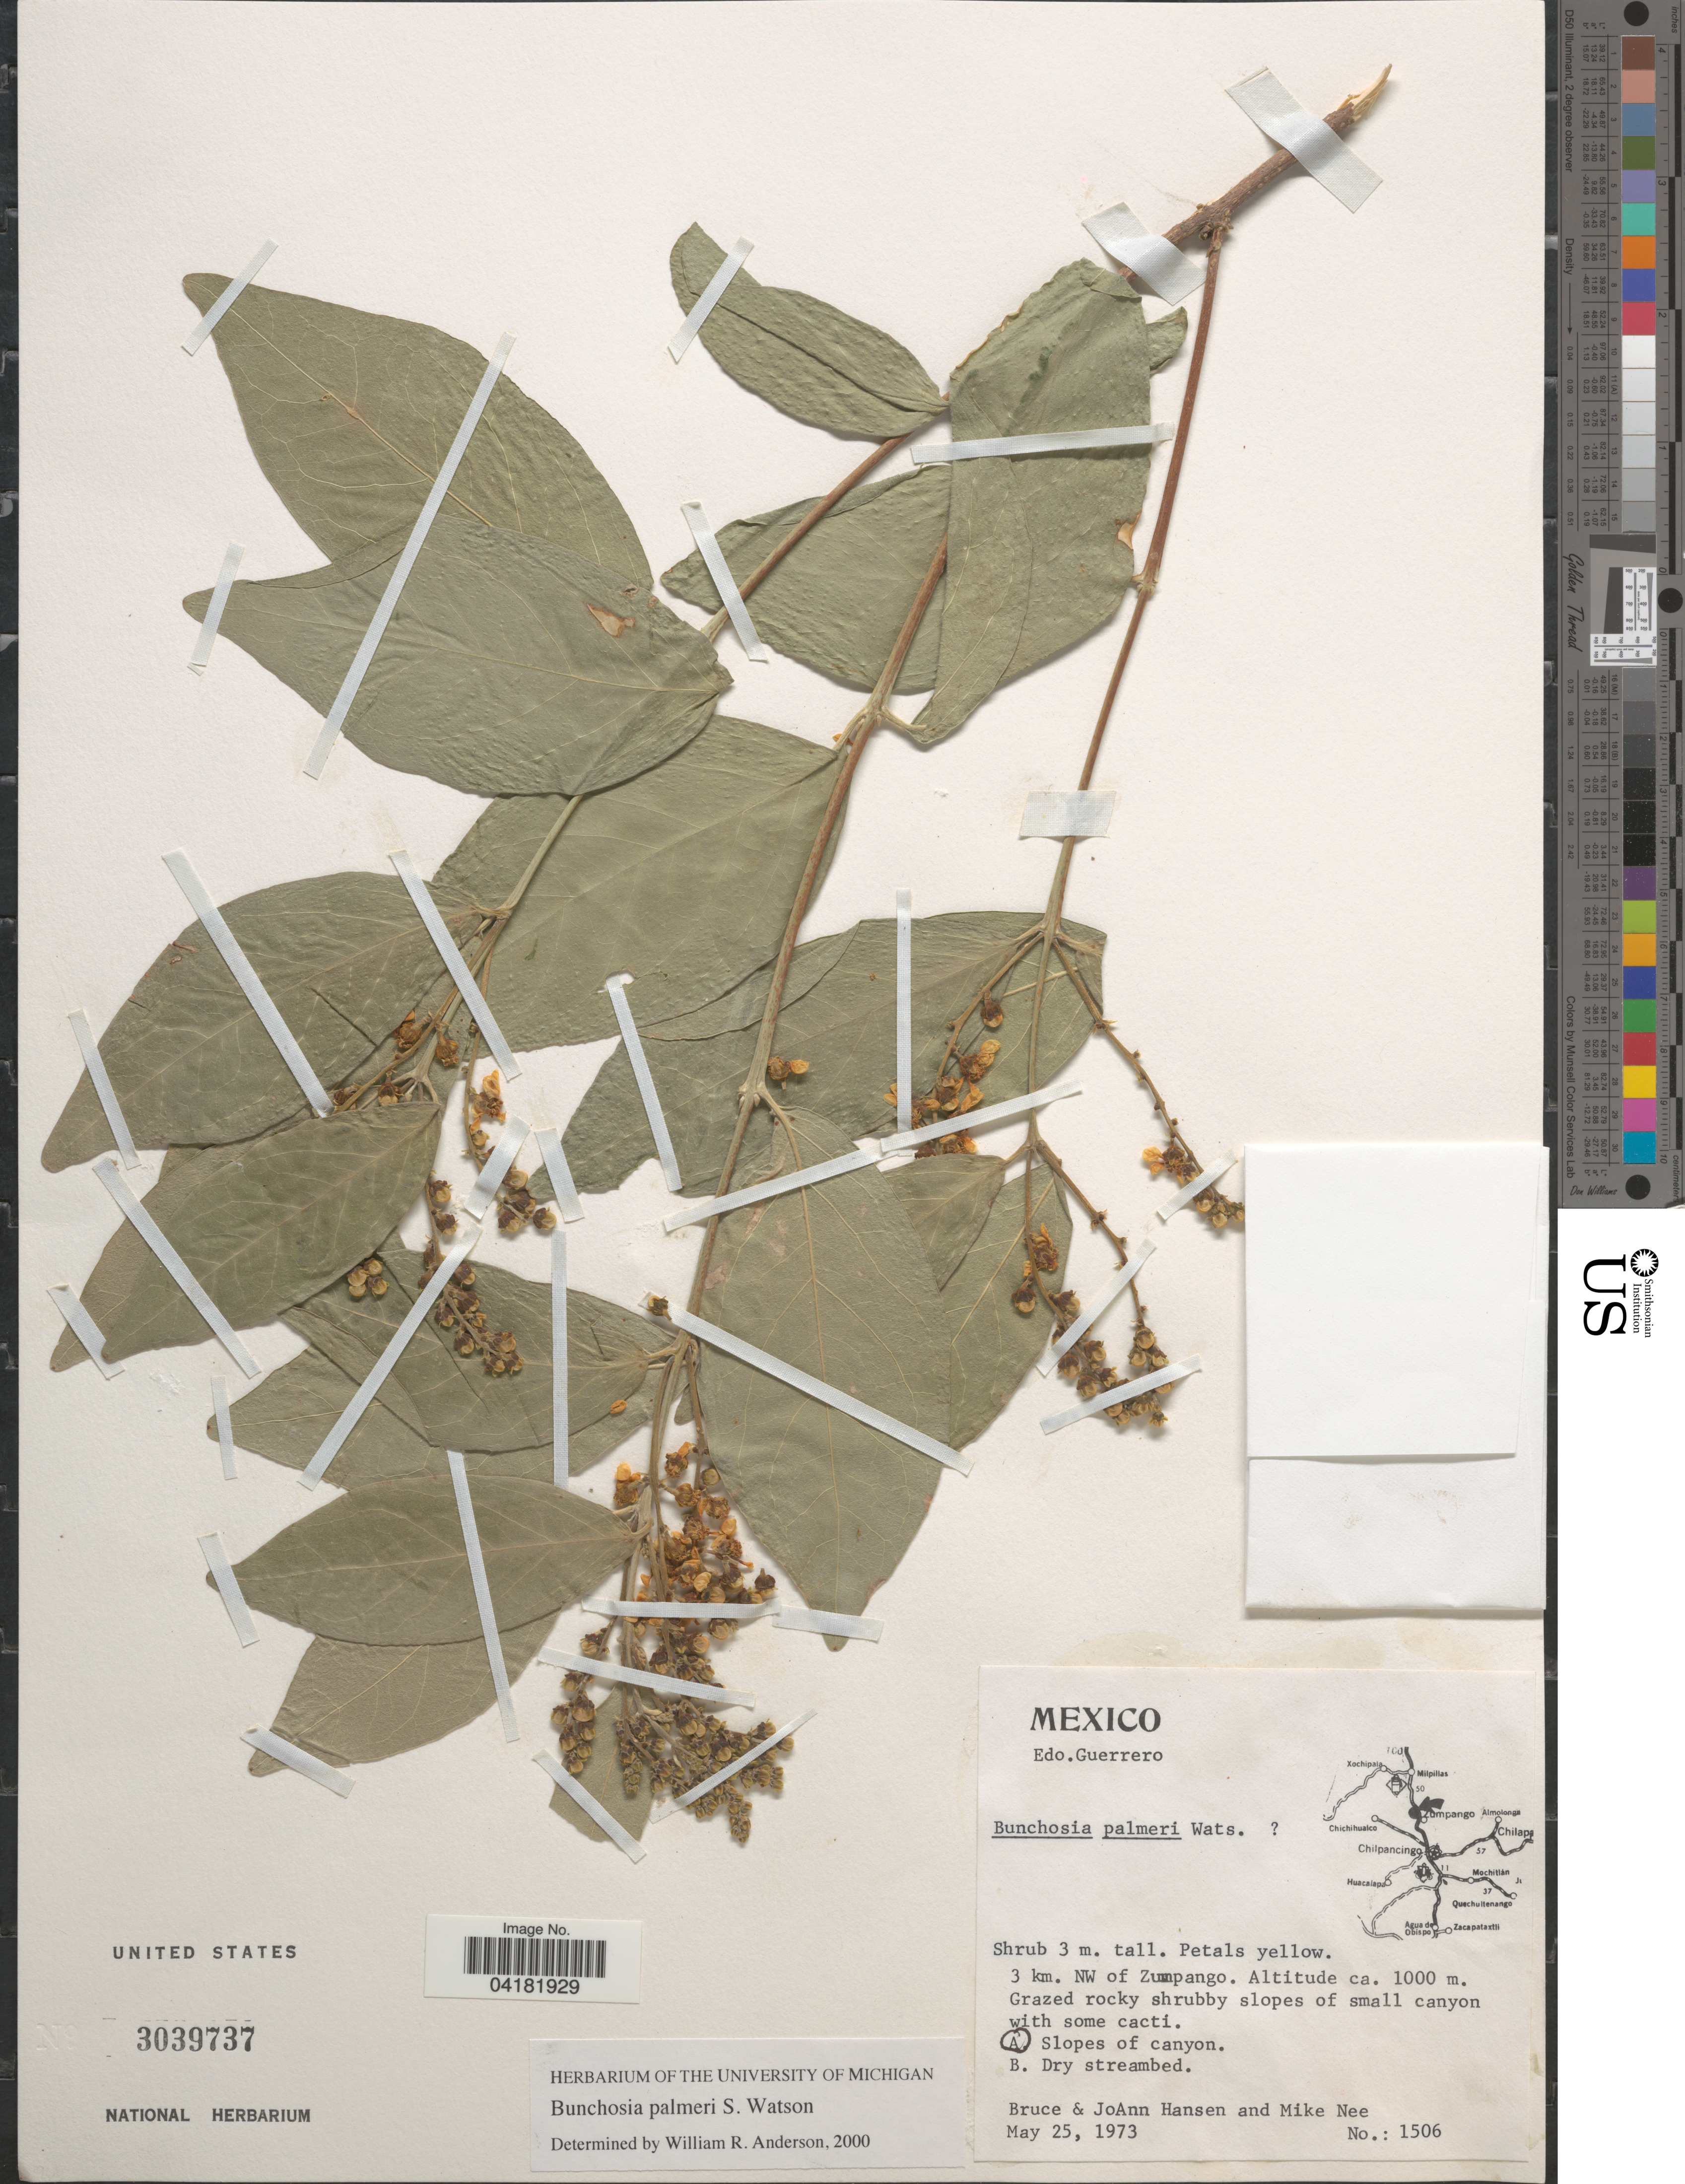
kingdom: Plantae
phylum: Tracheophyta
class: Magnoliopsida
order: Malpighiales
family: Malpighiaceae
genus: Bunchosia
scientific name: Bunchosia palmeri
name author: S. Watson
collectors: B. Hansen, J. Hansen & M. Nee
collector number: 1506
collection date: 1973-05-25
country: Mexico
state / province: Guerrero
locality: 3 km. NW of Zumpango. Small canyon.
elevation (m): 1000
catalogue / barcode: US 3039737